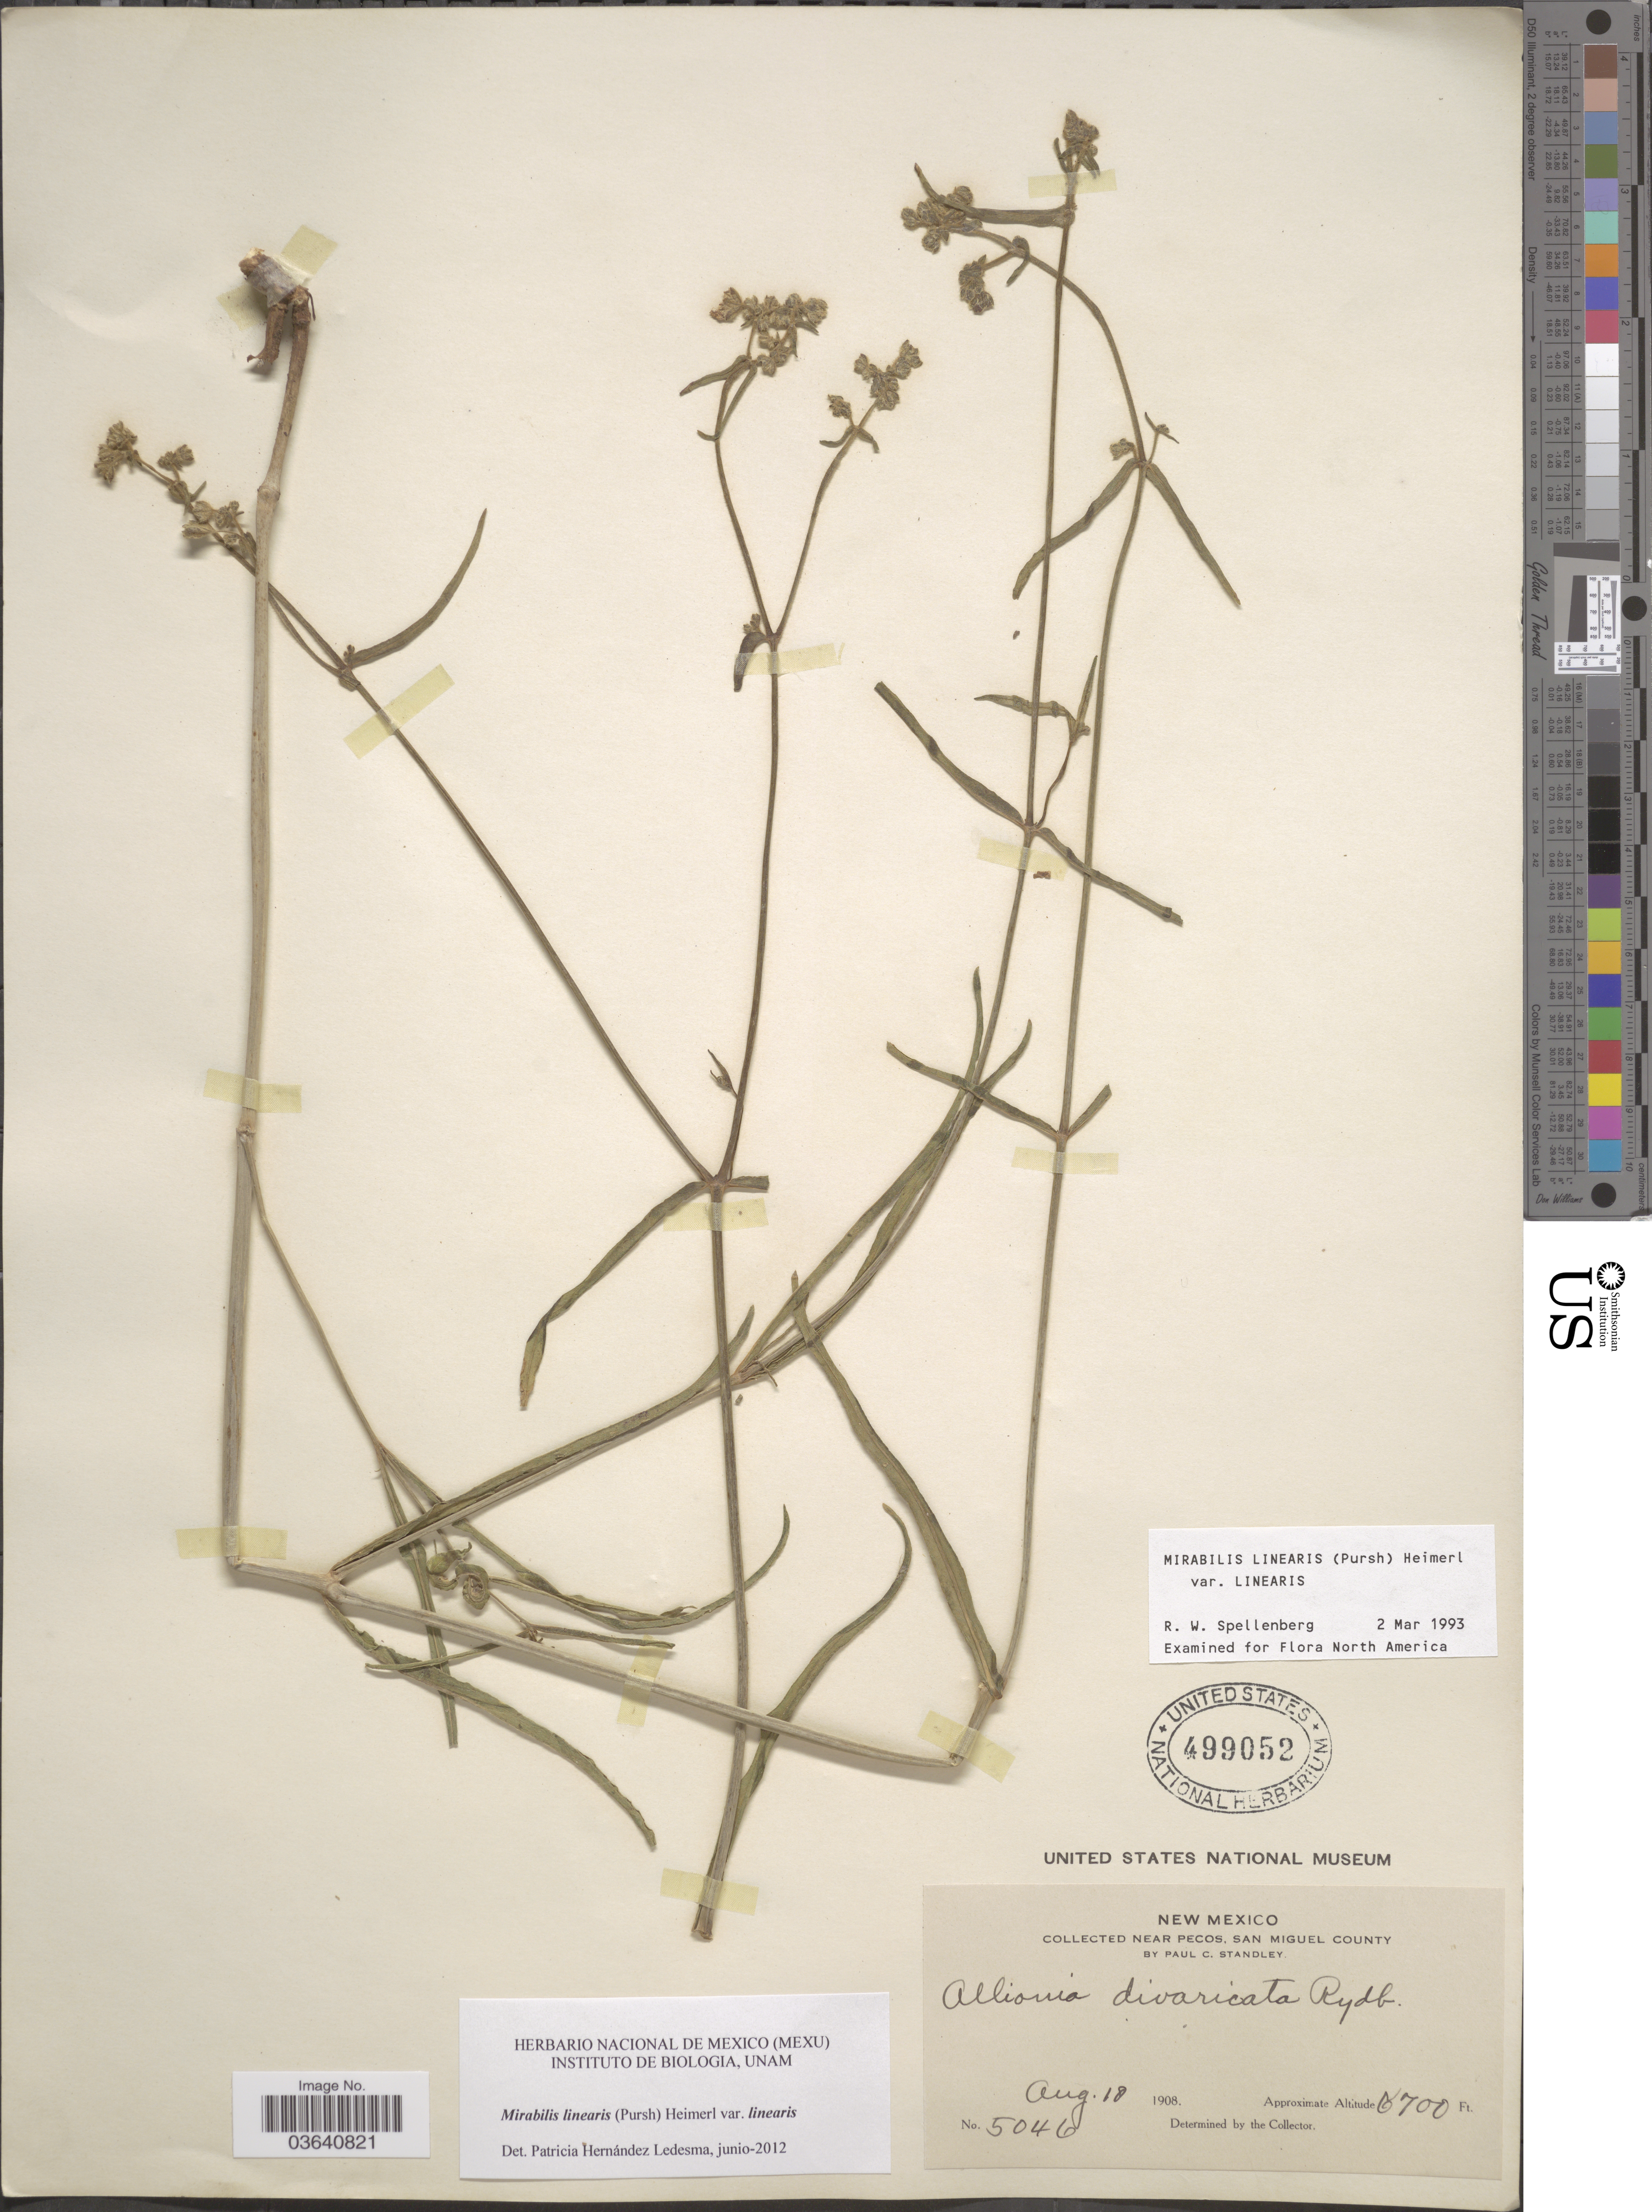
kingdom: Plantae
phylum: Tracheophyta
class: Magnoliopsida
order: Caryophyllales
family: Nyctaginaceae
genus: Mirabilis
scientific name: Mirabilis linearis var. linearis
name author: (Pursh) Heimerl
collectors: P. C. Standley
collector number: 5046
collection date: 1908-08-18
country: United States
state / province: New Mexico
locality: Near Pecos, San Miguel County.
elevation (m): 2042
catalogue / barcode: US 499052